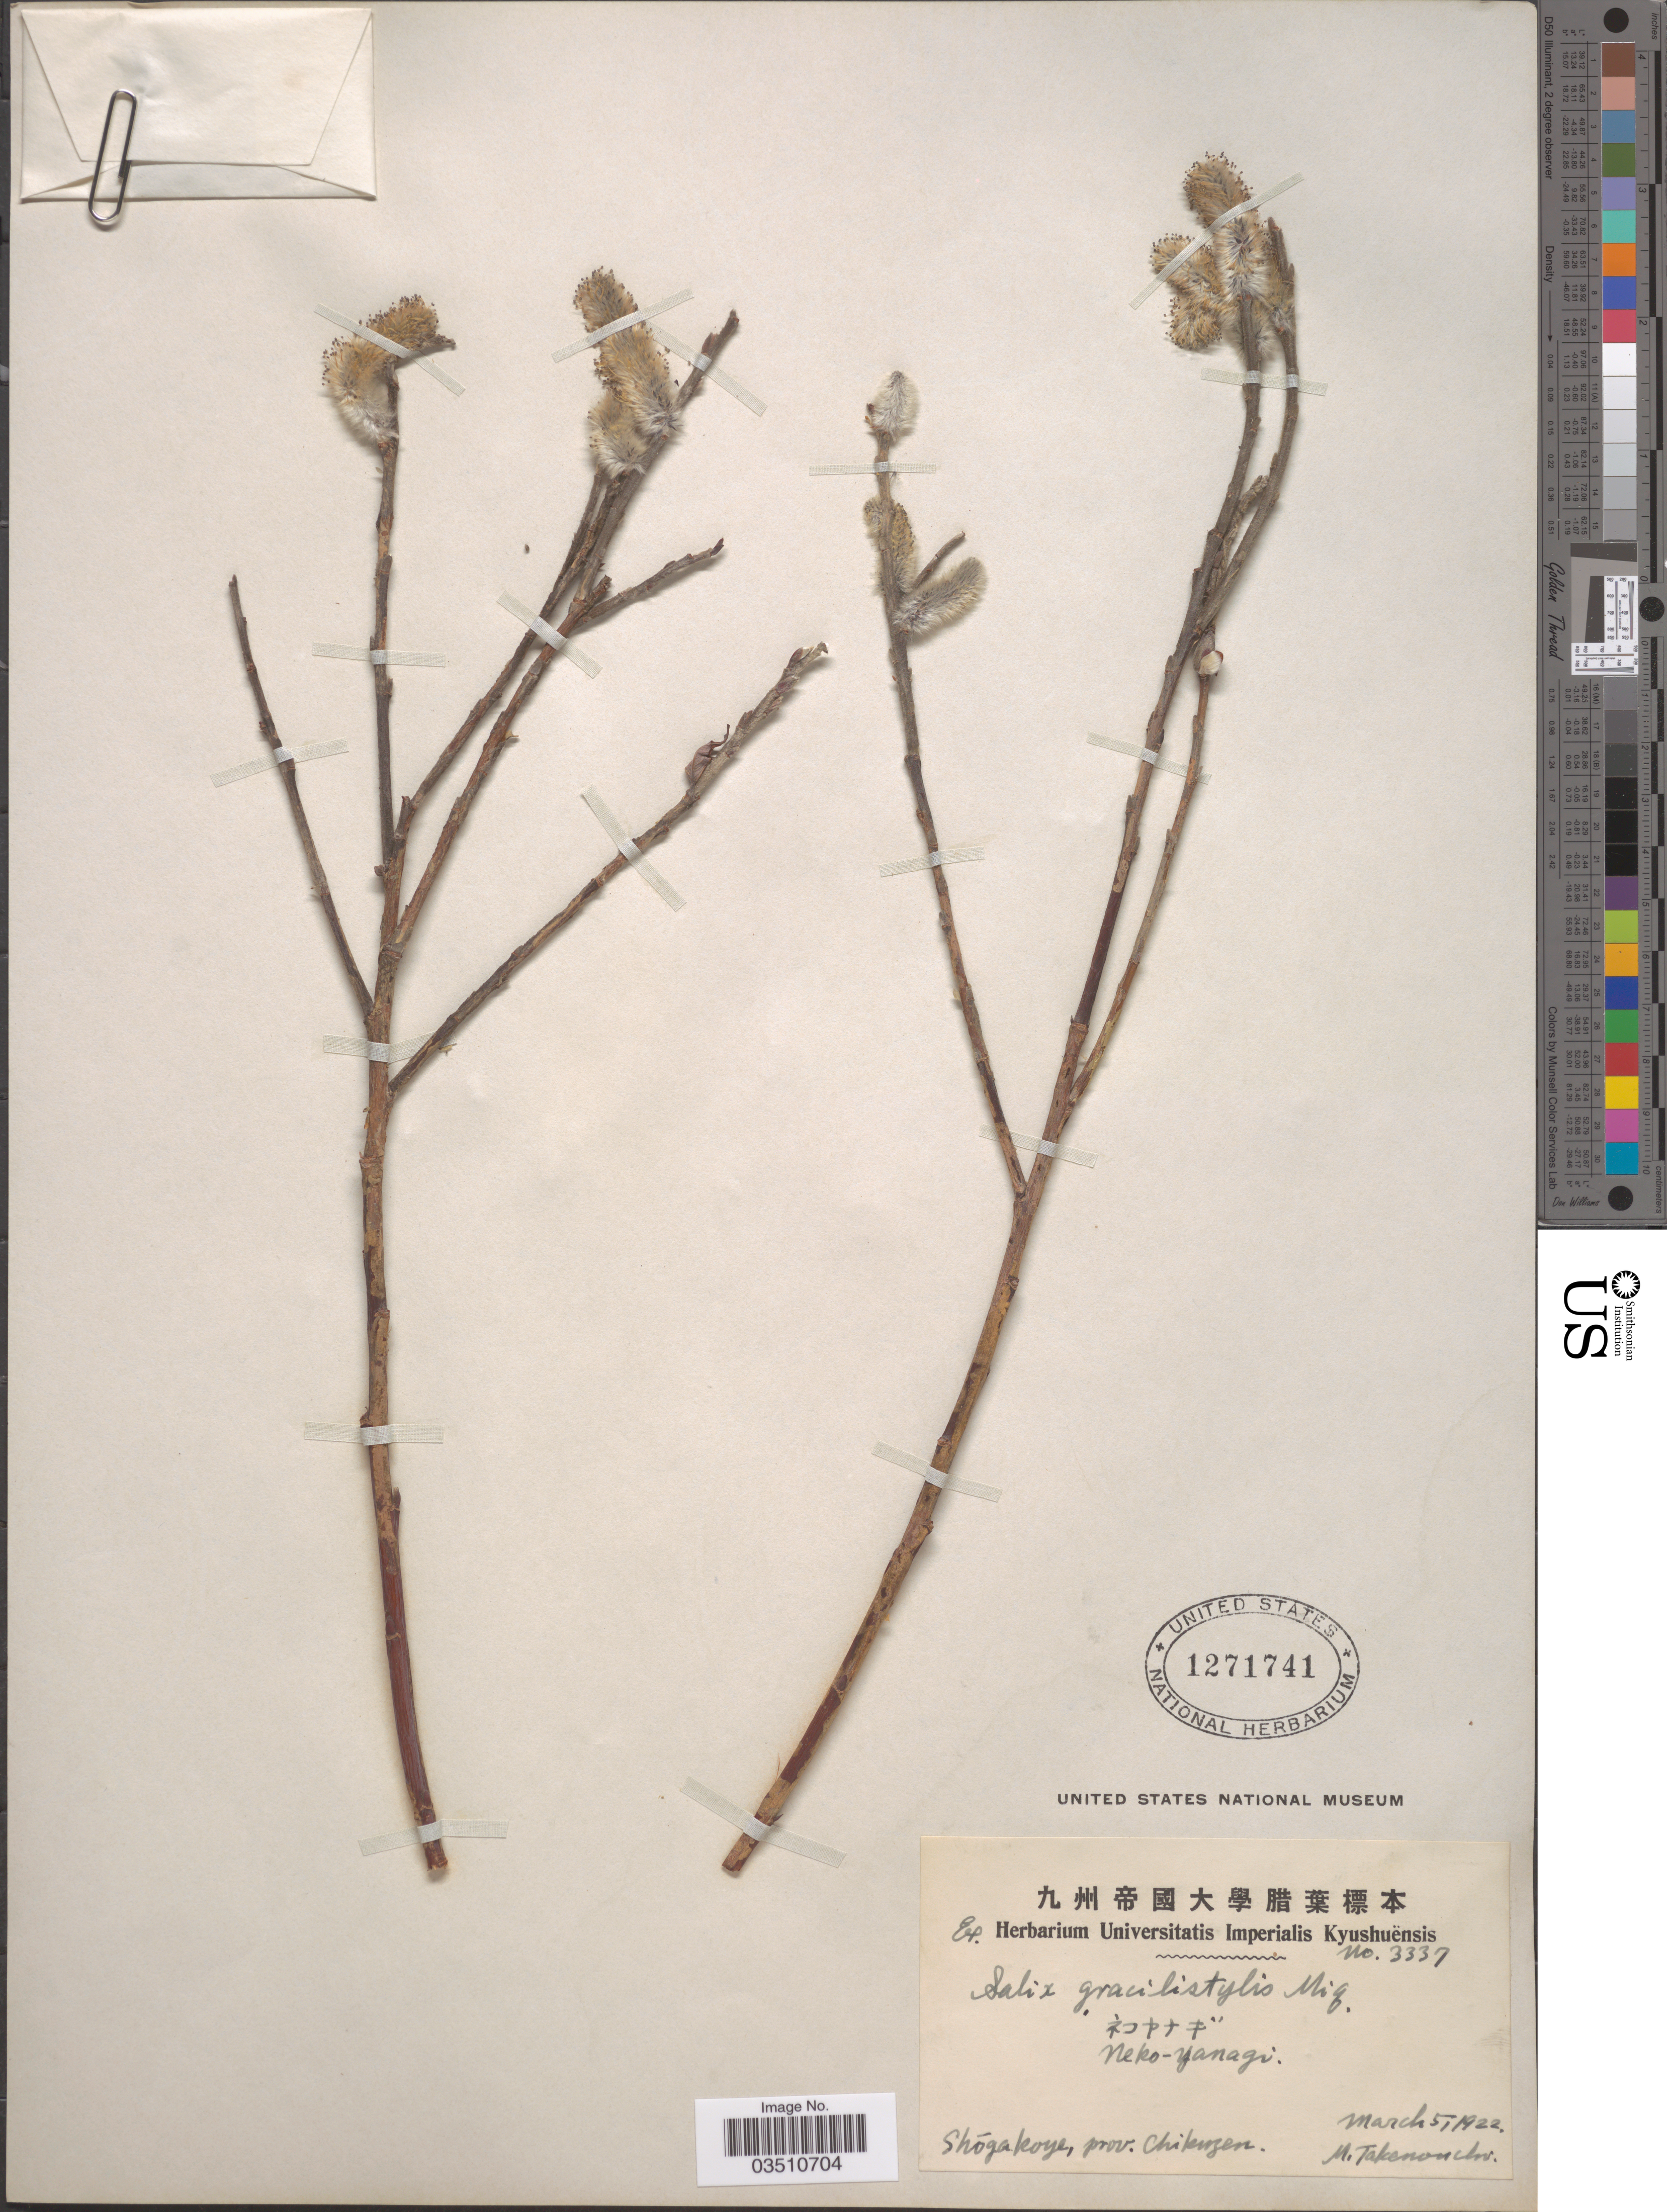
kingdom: Plantae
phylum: Tracheophyta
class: Magnoliopsida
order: Malpighiales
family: Salicaceae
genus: Salix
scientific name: Salix gracilistyla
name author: Miq.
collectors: M. Takenouchi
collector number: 3337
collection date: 1922-03-05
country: Japan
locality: Shōgakoye, prov. Chikuzen.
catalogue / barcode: US 1271741